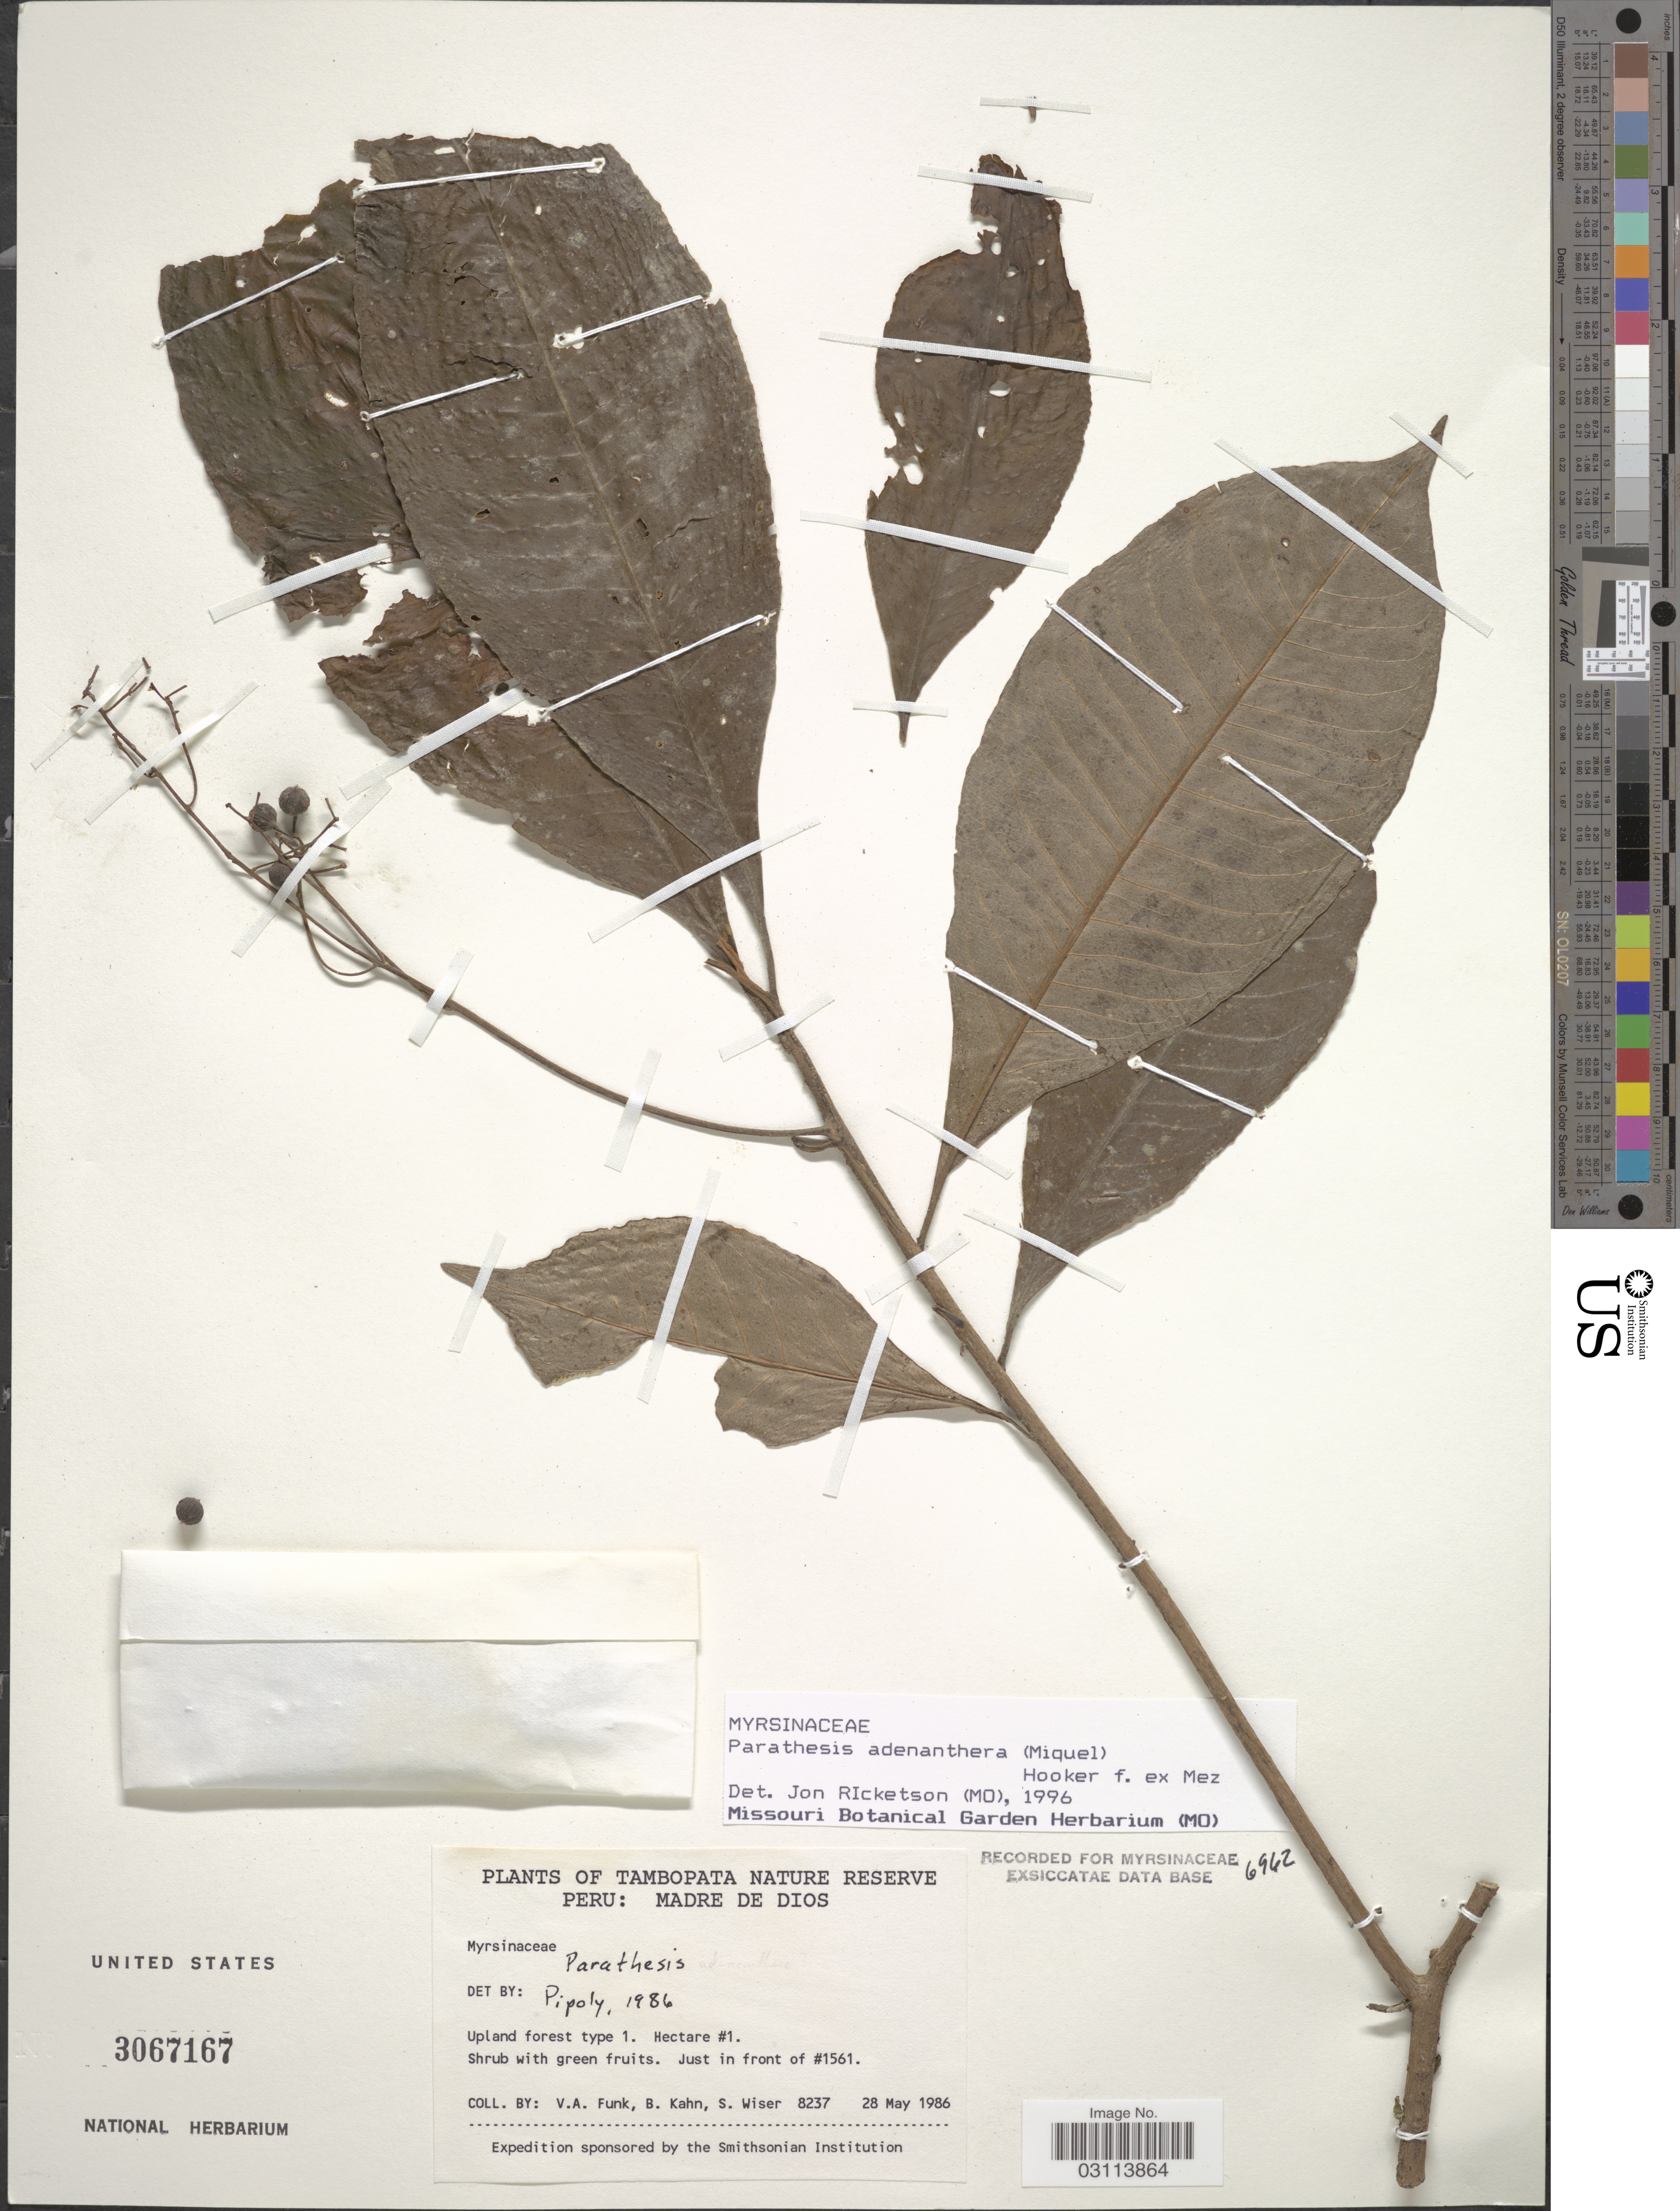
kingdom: Plantae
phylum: Tracheophyta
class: Magnoliopsida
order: Ericales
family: Primulaceae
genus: Parathesis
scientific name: Parathesis adenanthera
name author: (Miq.) Hook. f. ex Mez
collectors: V. Funk, B. Kahn & S. Wiser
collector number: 8237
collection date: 1986-05-28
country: Peru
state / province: Madre de Dios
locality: Tambopata Nature Reserve. Upland forest type 1. Hectare #1.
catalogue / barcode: US 3067167